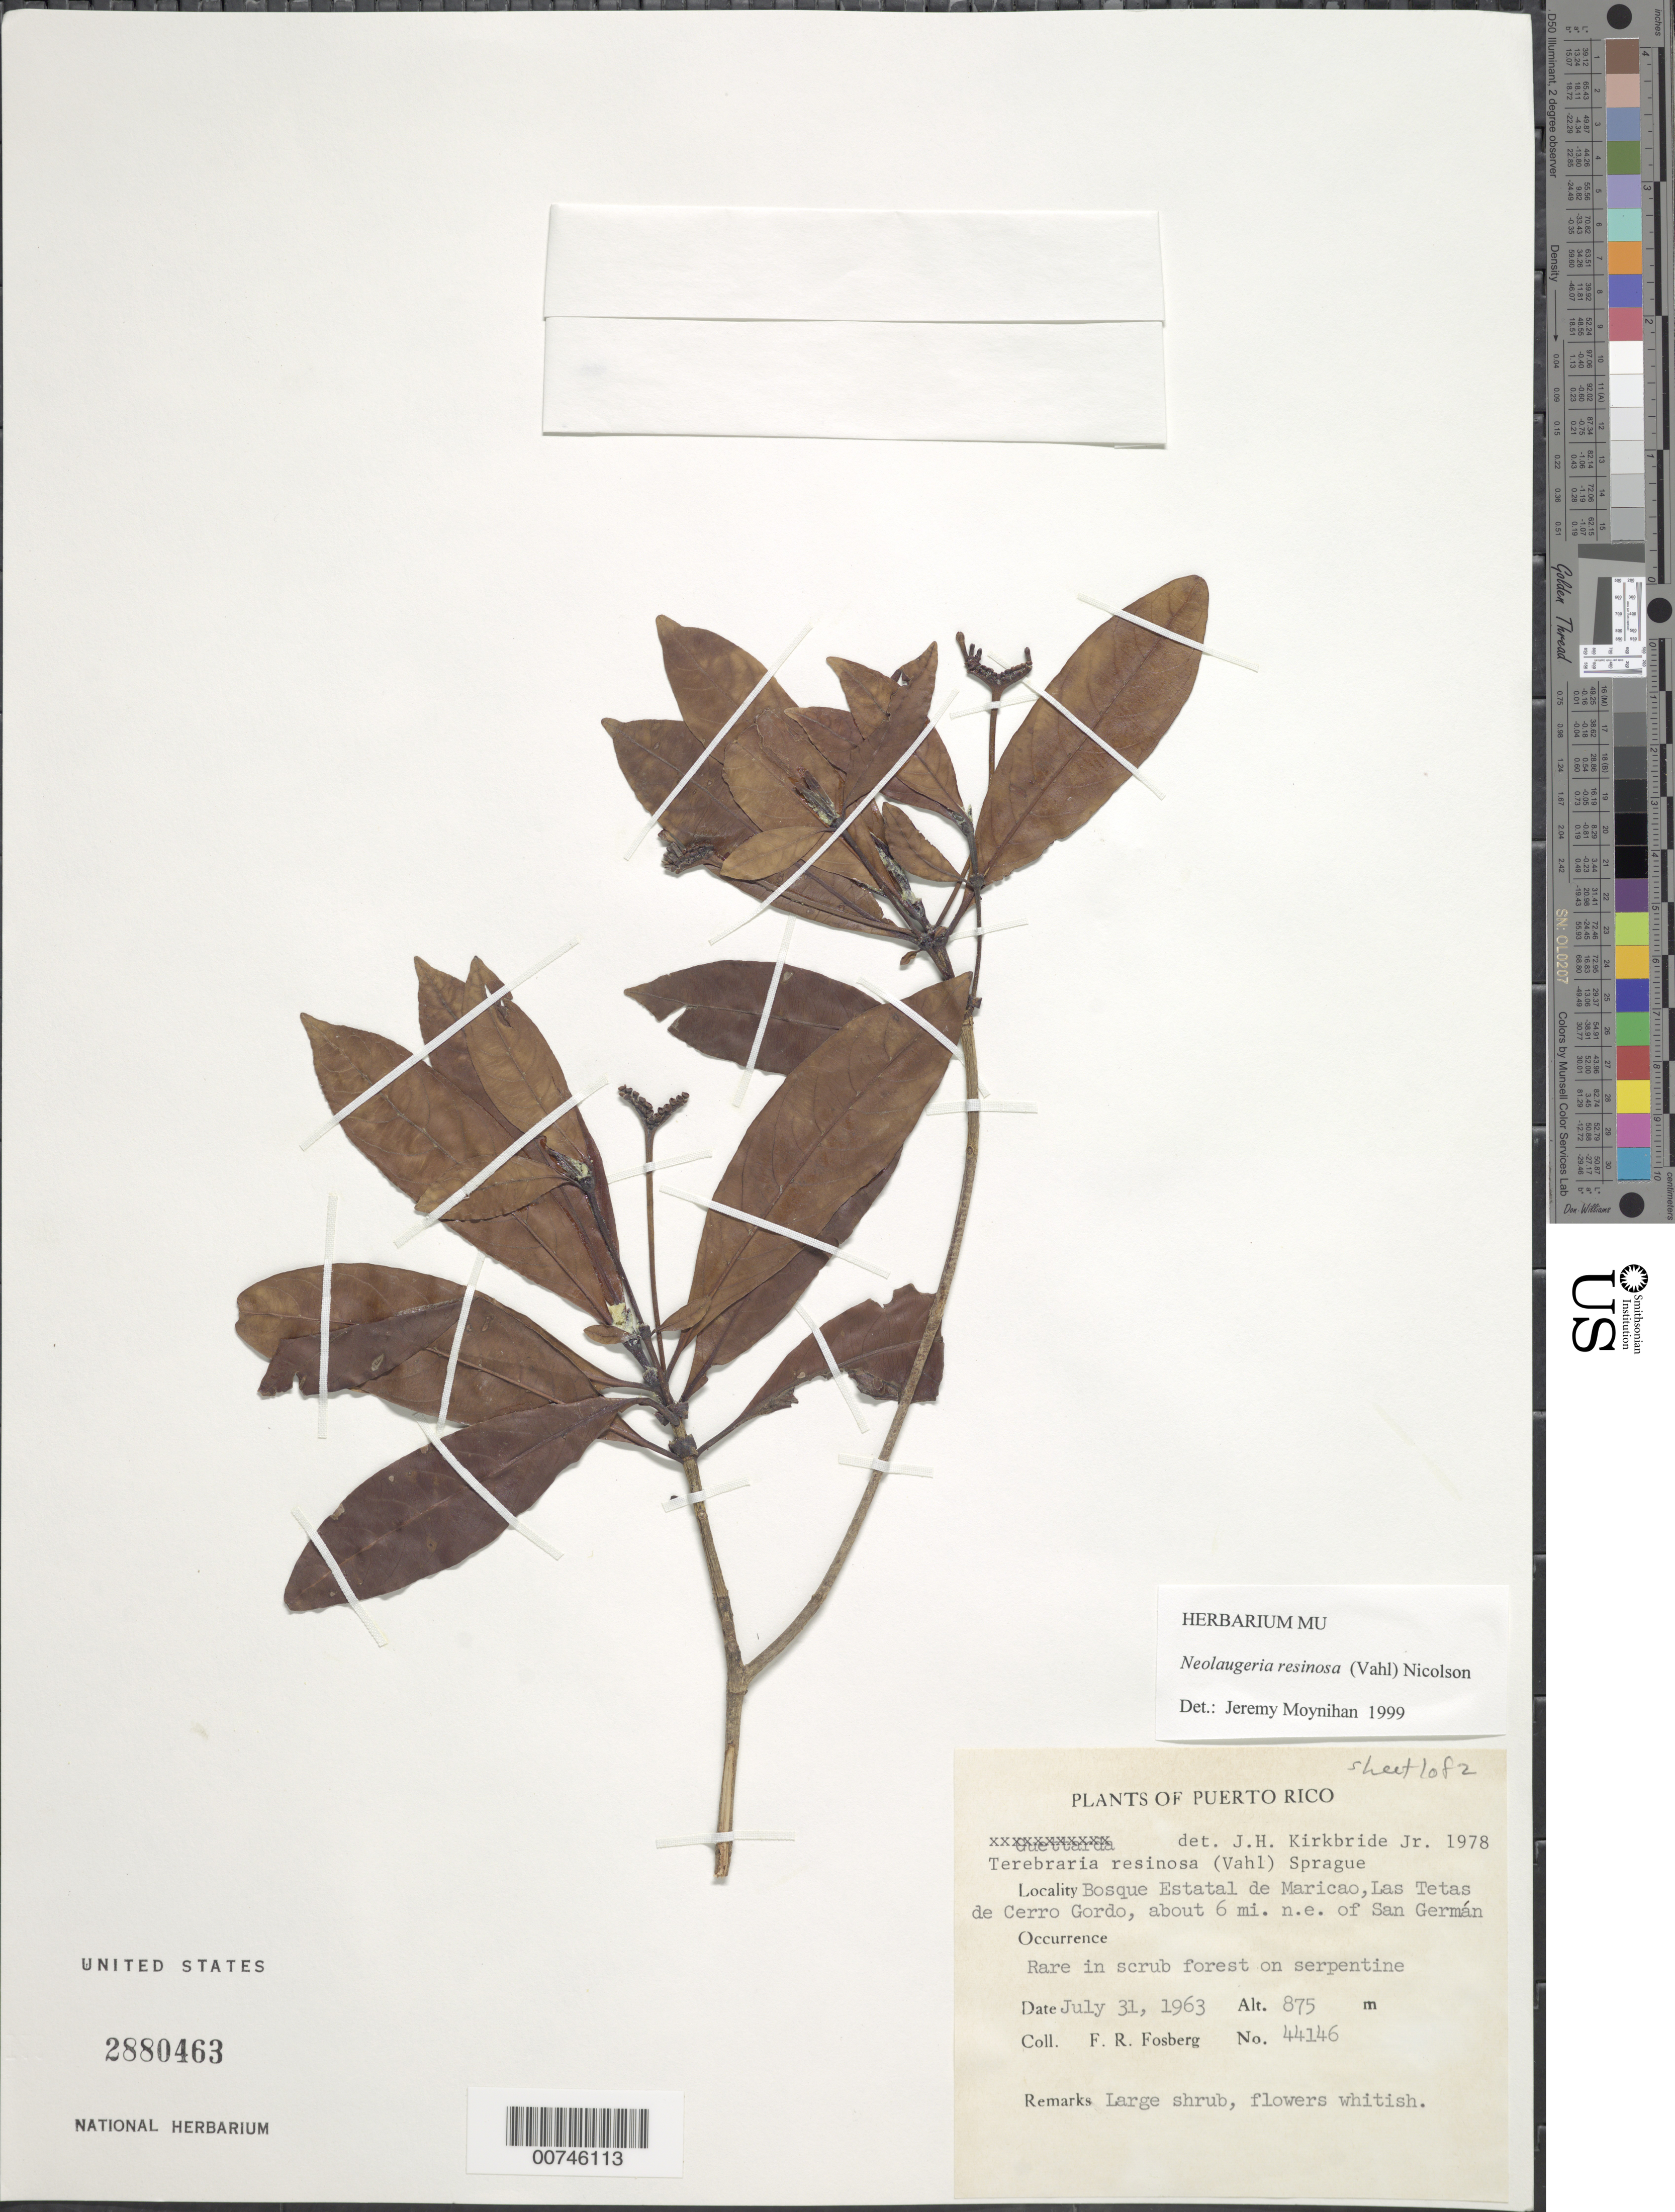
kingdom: Plantae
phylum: Tracheophyta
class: Magnoliopsida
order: Gentianales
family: Rubiaceae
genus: Stenostomum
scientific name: Stenostomum resinosum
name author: (Vahl) Griseb.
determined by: Moynihan, J.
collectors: F. R. Fosberg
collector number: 44146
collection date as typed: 31 Jul 1963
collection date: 1963-07-31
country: Puerto Rico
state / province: Maricao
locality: Bosque Estadal de Maricao, Las Tetas de Cerro Gordo, about 6 mi. NE of San Germán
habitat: Rare in scrub forest on serpentine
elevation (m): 875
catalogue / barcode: US 2880463